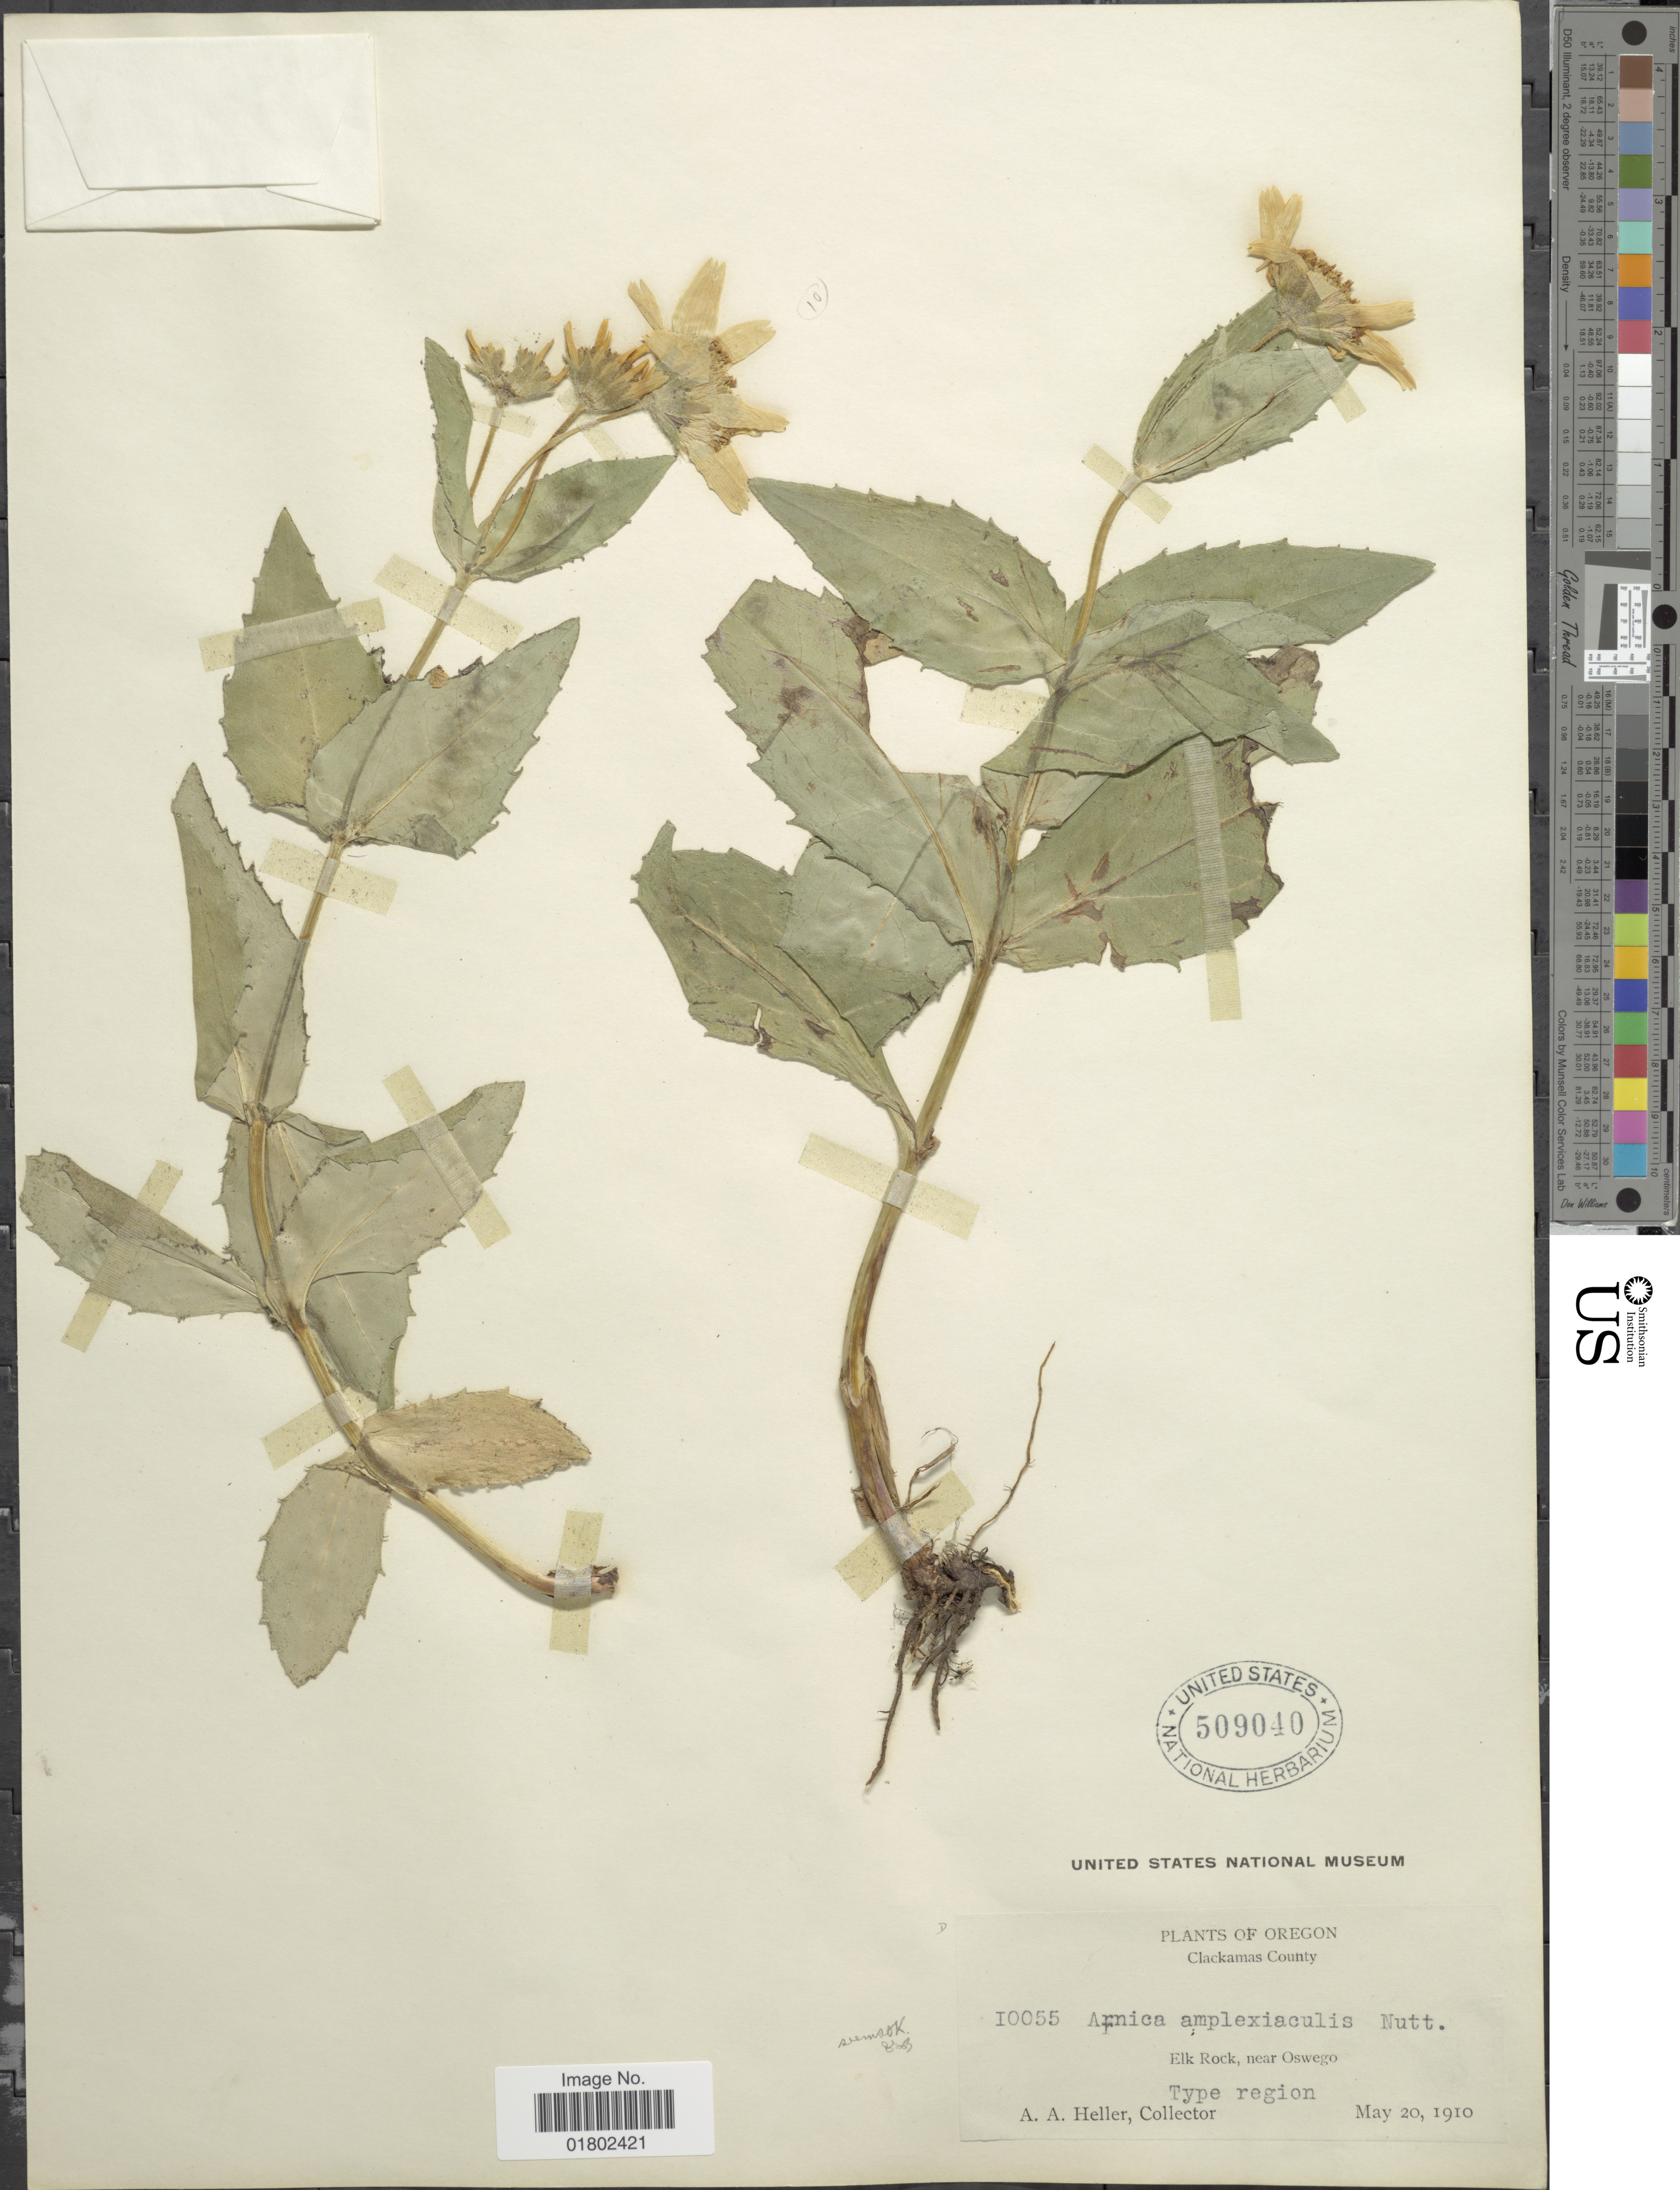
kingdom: Plantae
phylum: Tracheophyta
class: Magnoliopsida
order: Asterales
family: Asteraceae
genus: Arnica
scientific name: Arnica amplexifolia subsp. genuina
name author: Maguire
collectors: A. A. Heller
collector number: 10055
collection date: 1910-05-20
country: United States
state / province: Oregon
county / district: Clackamas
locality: Clackamas County, Elk Rock, near Oswego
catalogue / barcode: US 509040